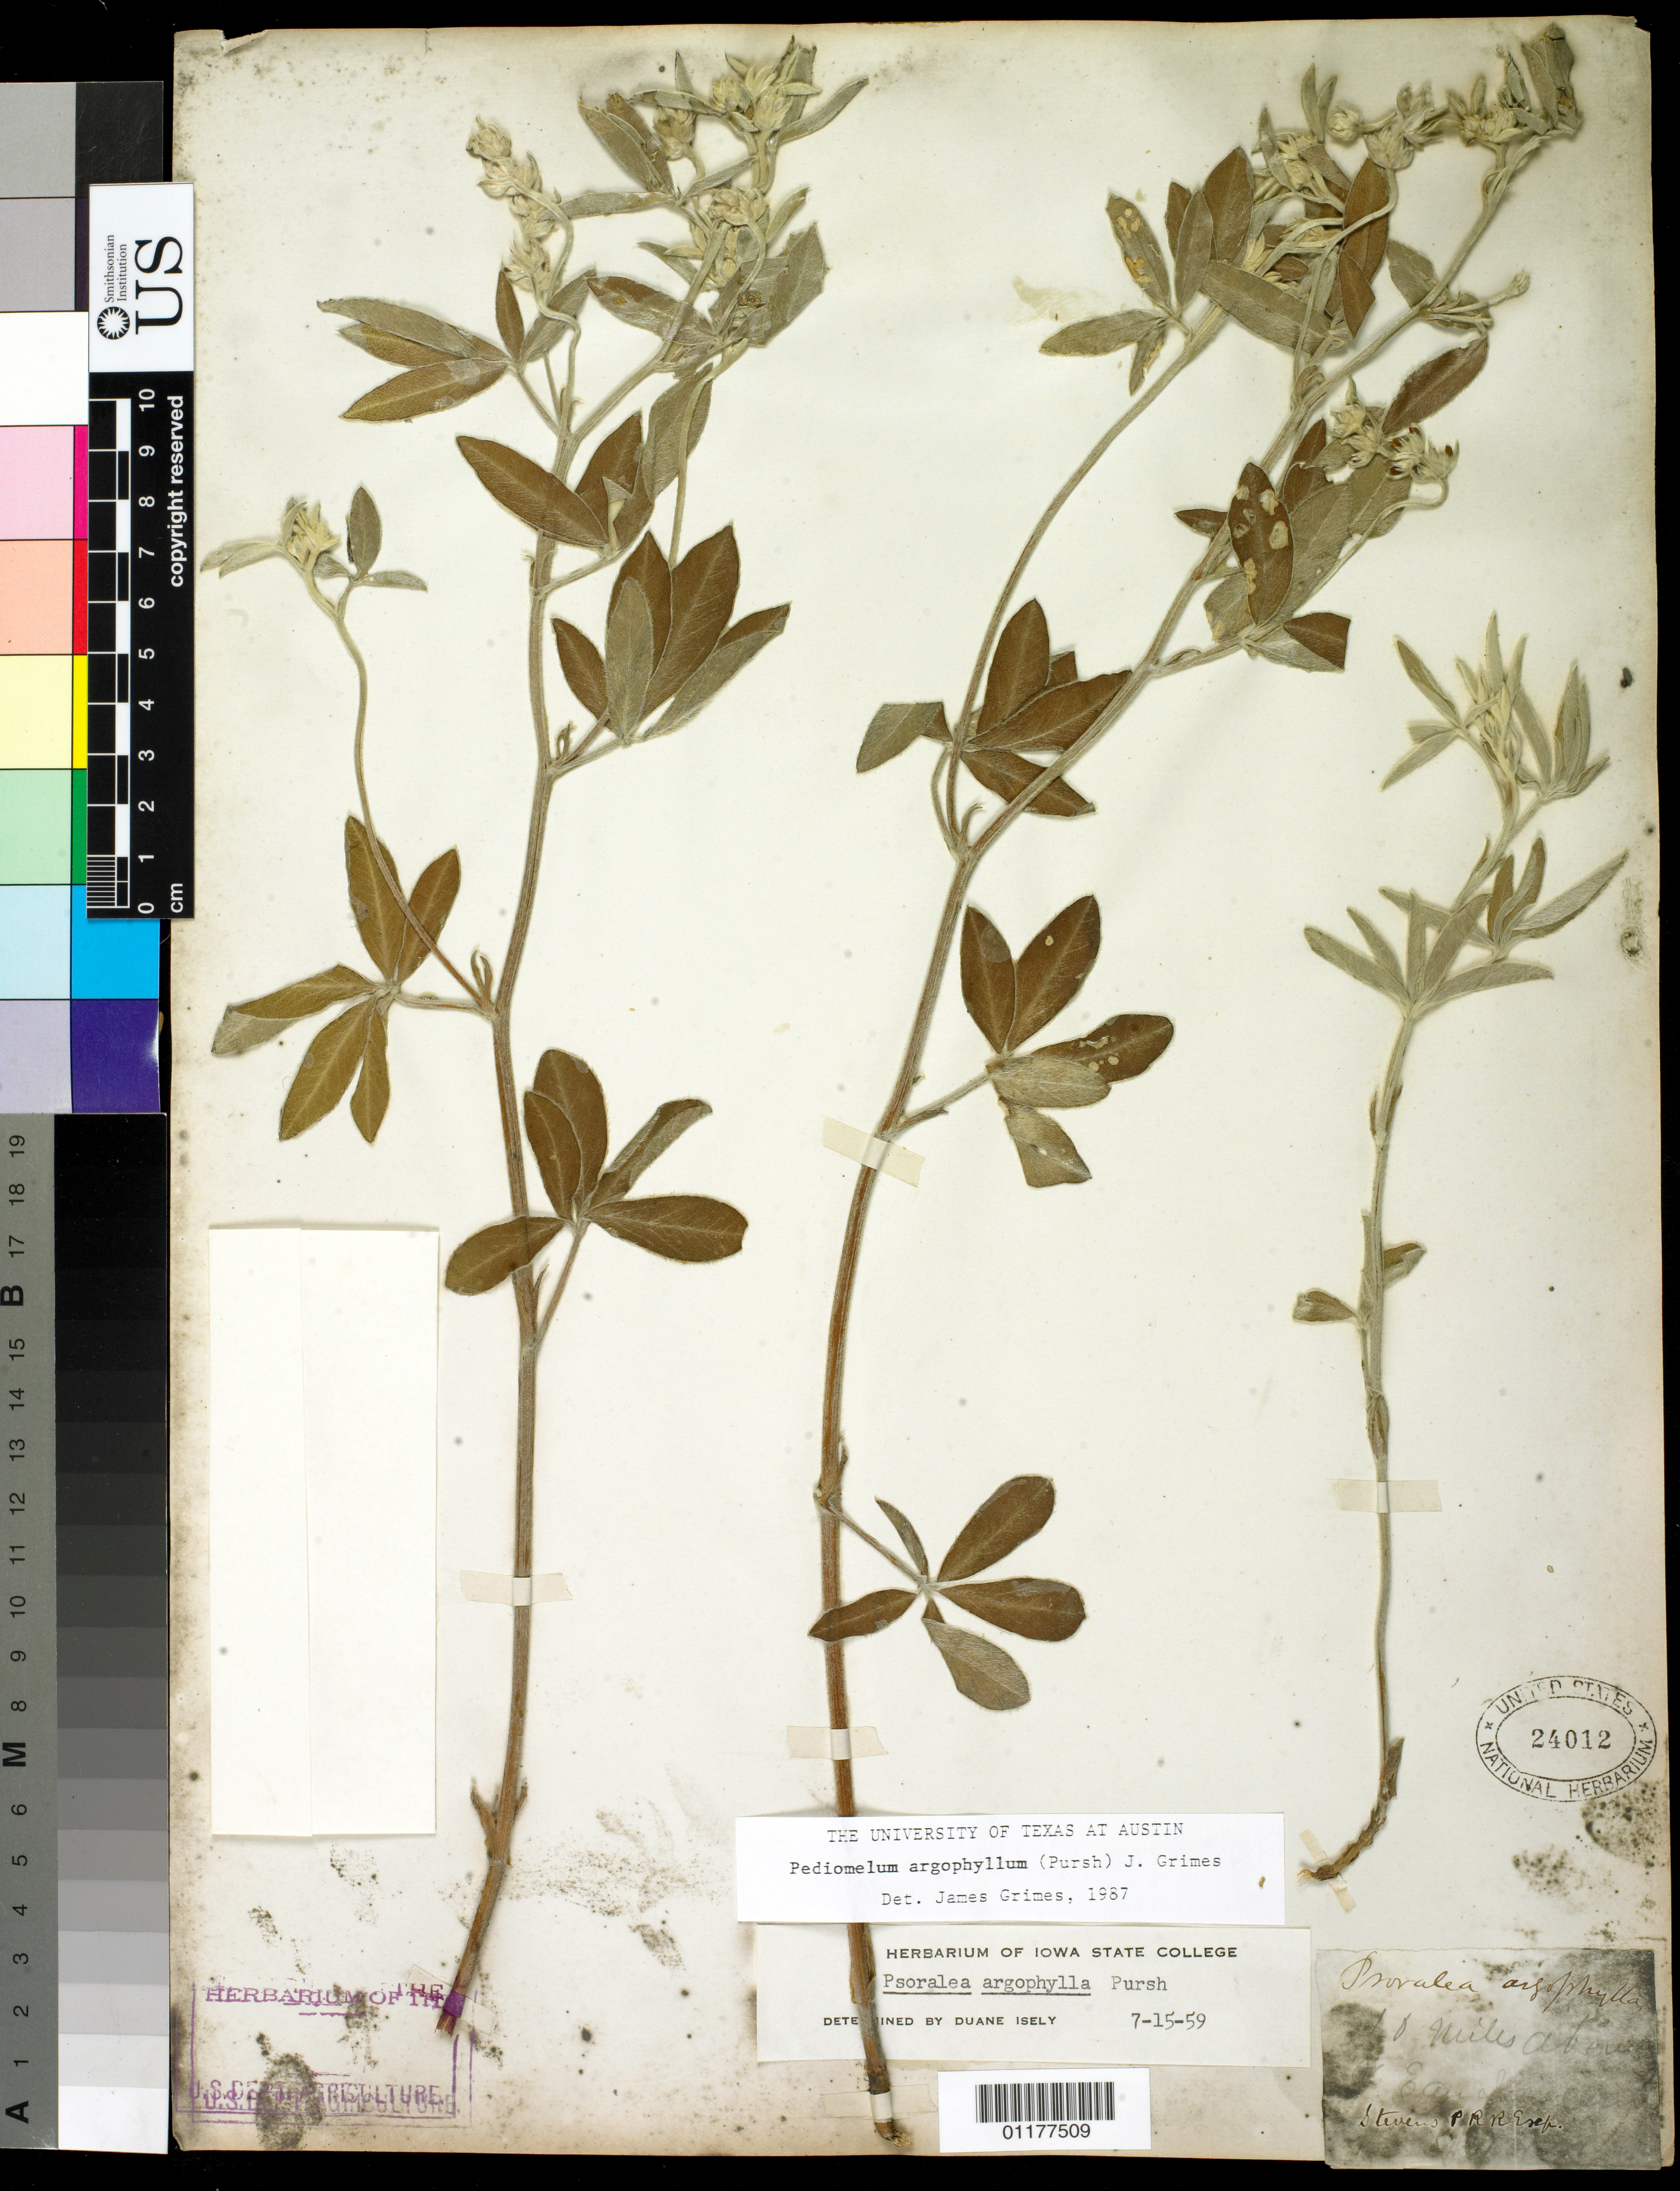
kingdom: Plantae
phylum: Tracheophyta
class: Magnoliopsida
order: Fabales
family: Fabaceae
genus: Pediomelum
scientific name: Pediomelum argophyllum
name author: (Pursh) J.W. Grimes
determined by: Grimes, J.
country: Canada / United States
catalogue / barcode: US 24012